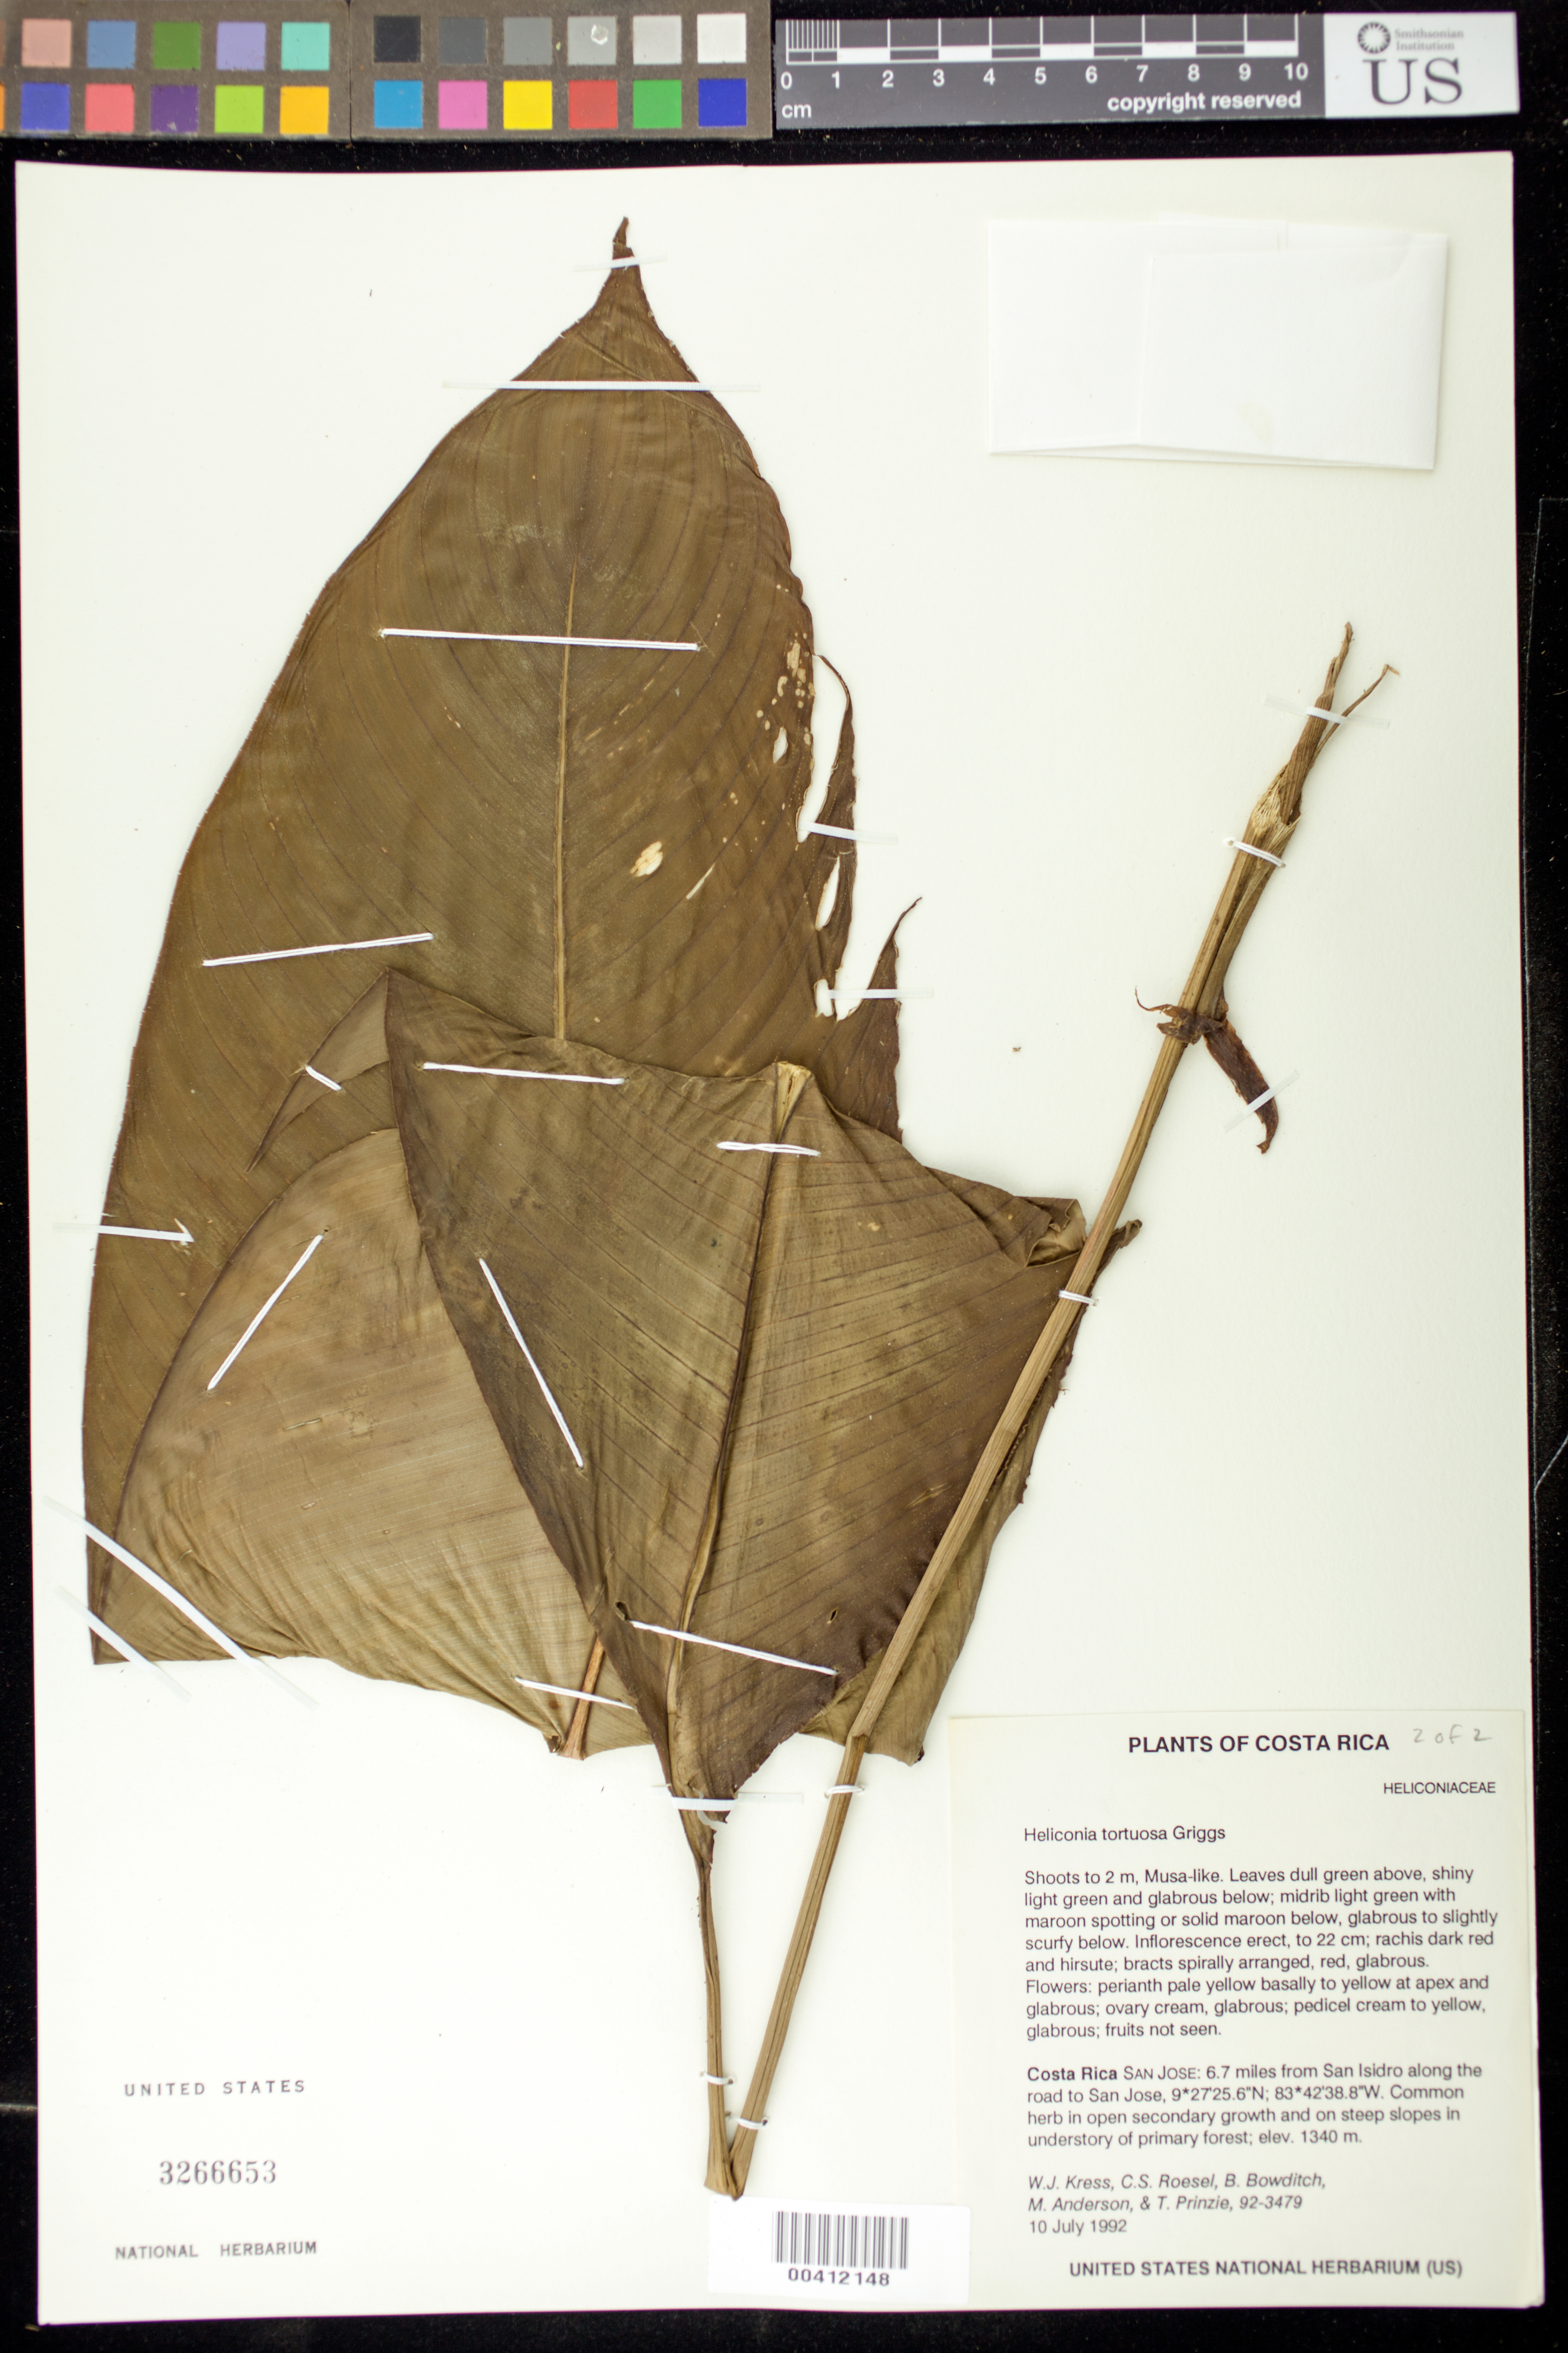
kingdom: Plantae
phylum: Tracheophyta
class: Liliopsida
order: Zingiberales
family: Heliconiaceae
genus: Heliconia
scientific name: Heliconia tortuosa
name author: R.F. Griggs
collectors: W. J. Kress, C. S. Roesel, B. Bowditch, M. Anderson & T. Prinzie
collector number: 92-3479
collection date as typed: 10 Jul 1992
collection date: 1992-07-10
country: Costa Rica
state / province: San José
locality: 6.7 mi from san isidro along the rd to san josee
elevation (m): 1340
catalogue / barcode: US 3266653